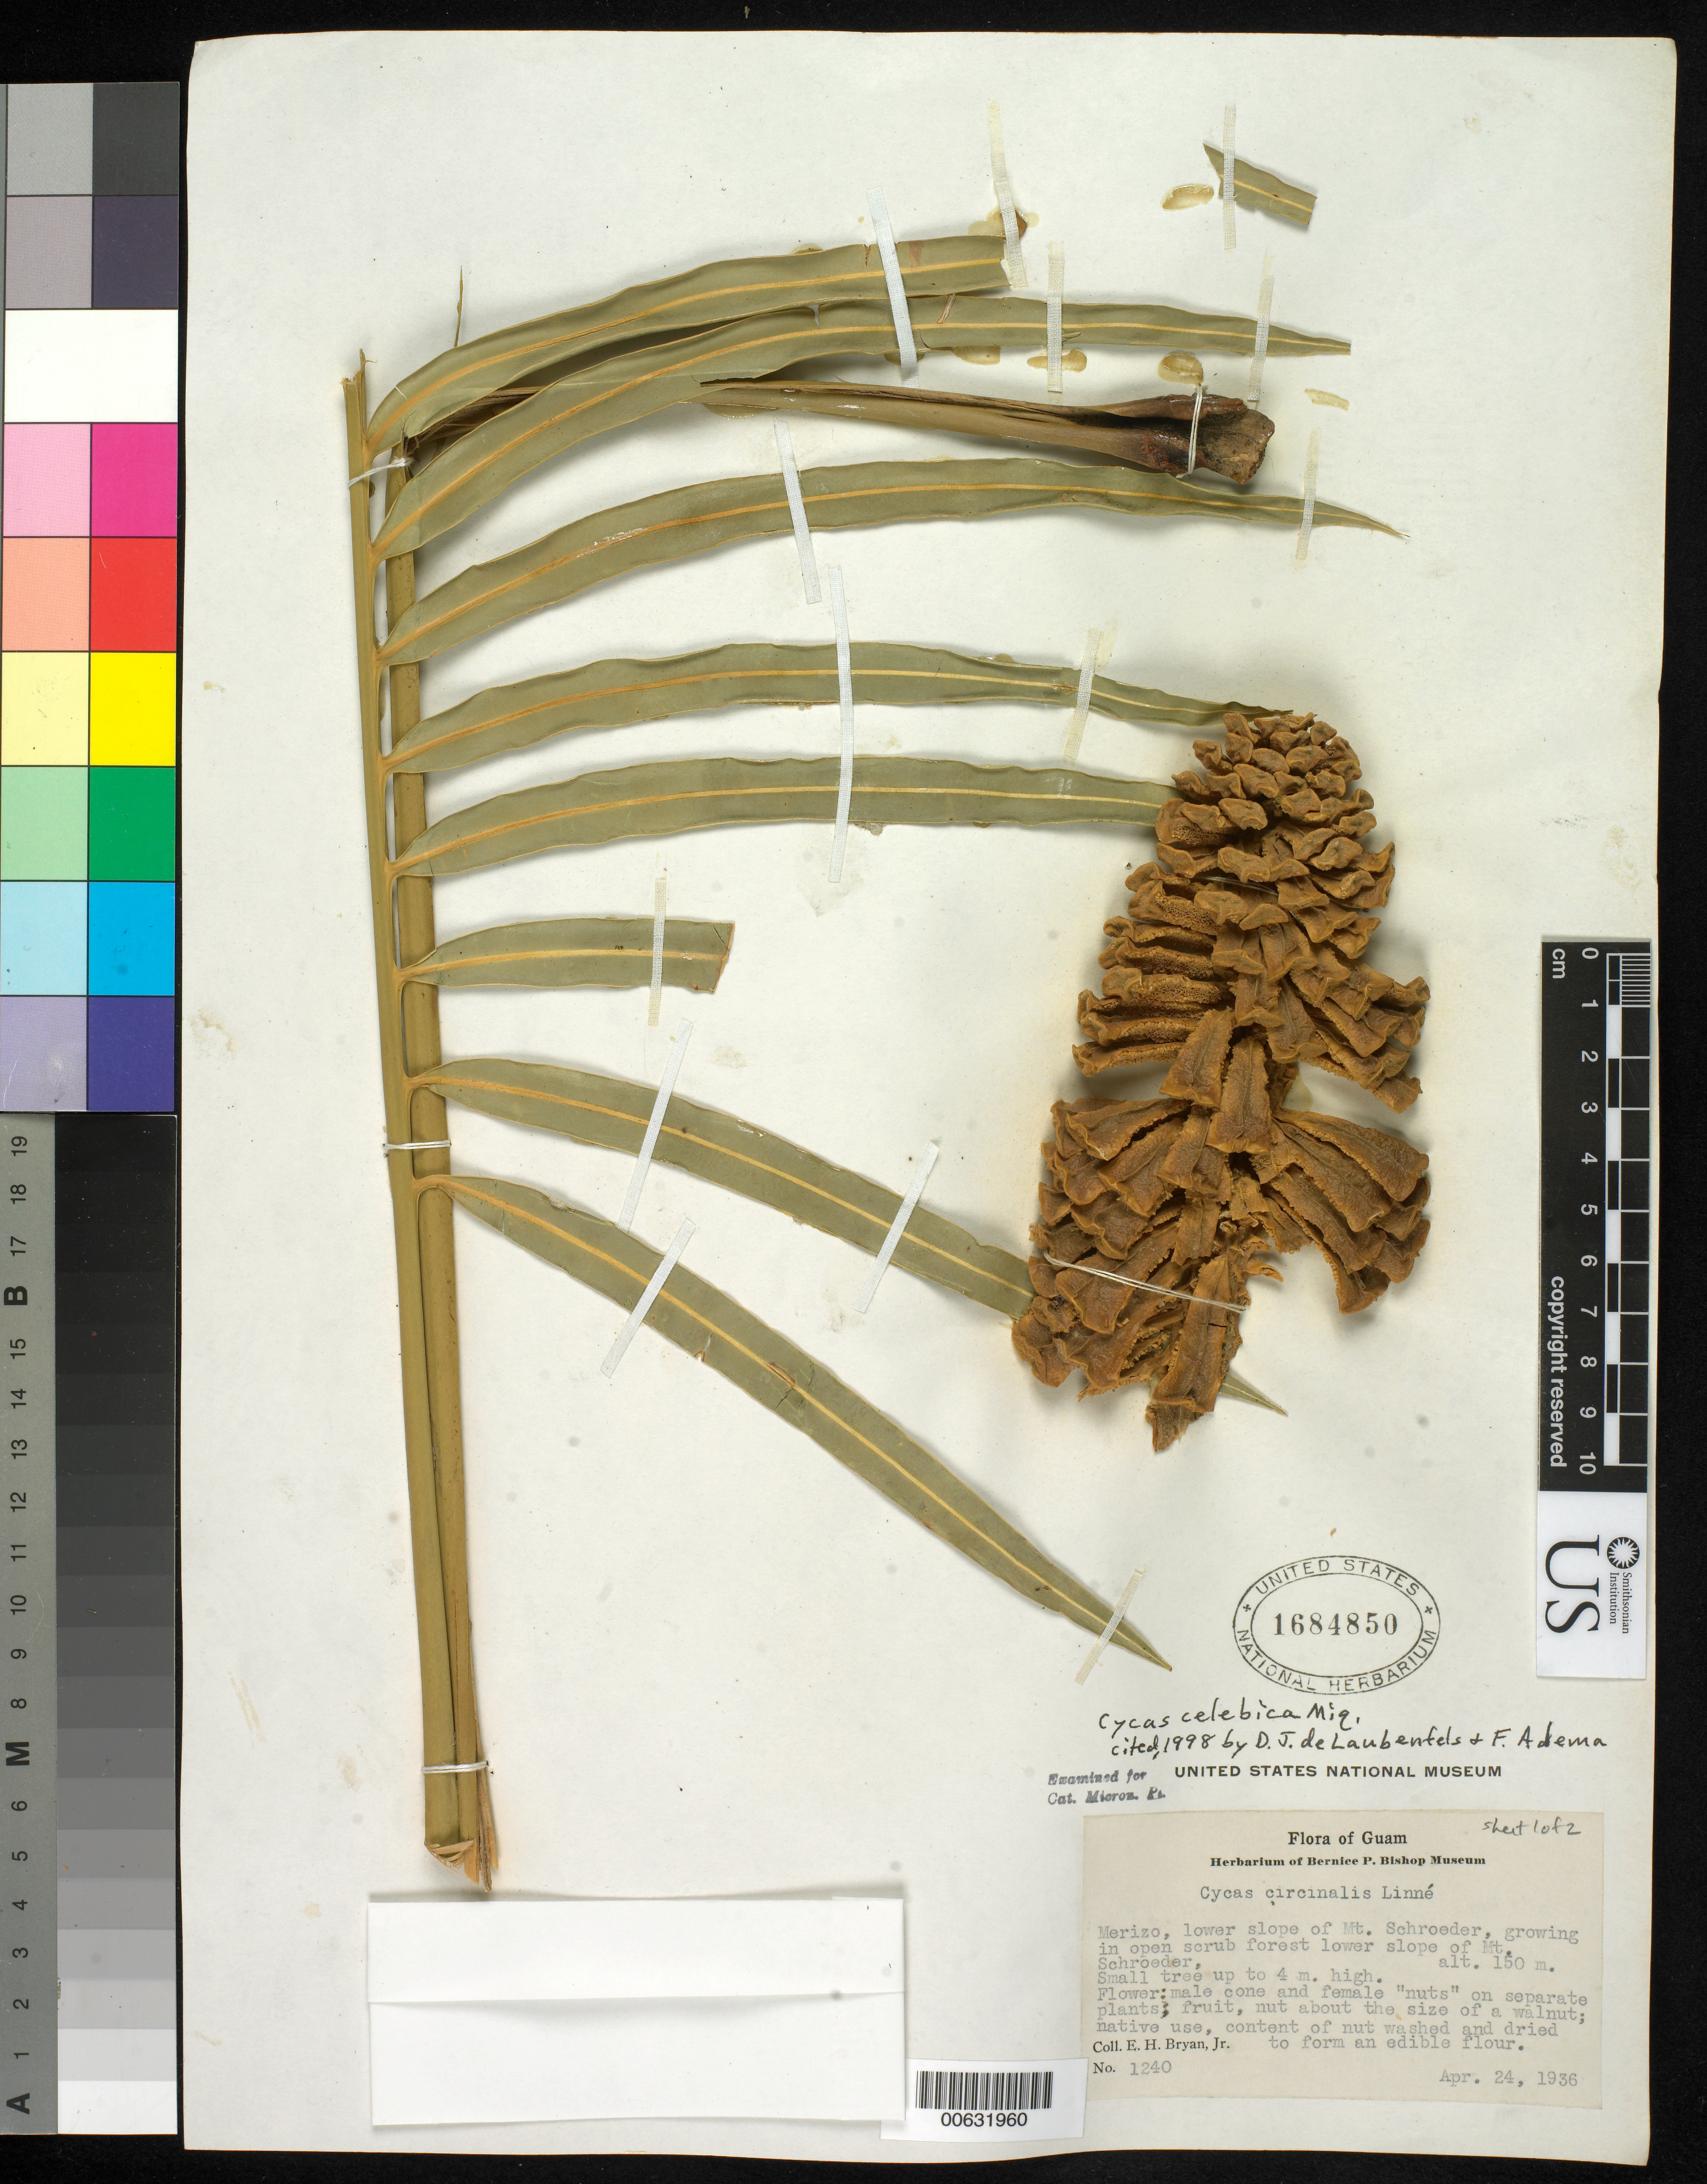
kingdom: Plantae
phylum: Tracheophyta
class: Cycadopsida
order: Cycadales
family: Cycadaceae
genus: Cycas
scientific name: Cycas celebica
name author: Miq.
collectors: E. Bryan Jr.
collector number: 1240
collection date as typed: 24 Apr 1936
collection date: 1936-04-24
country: Guam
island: Guam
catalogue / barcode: US 1684850